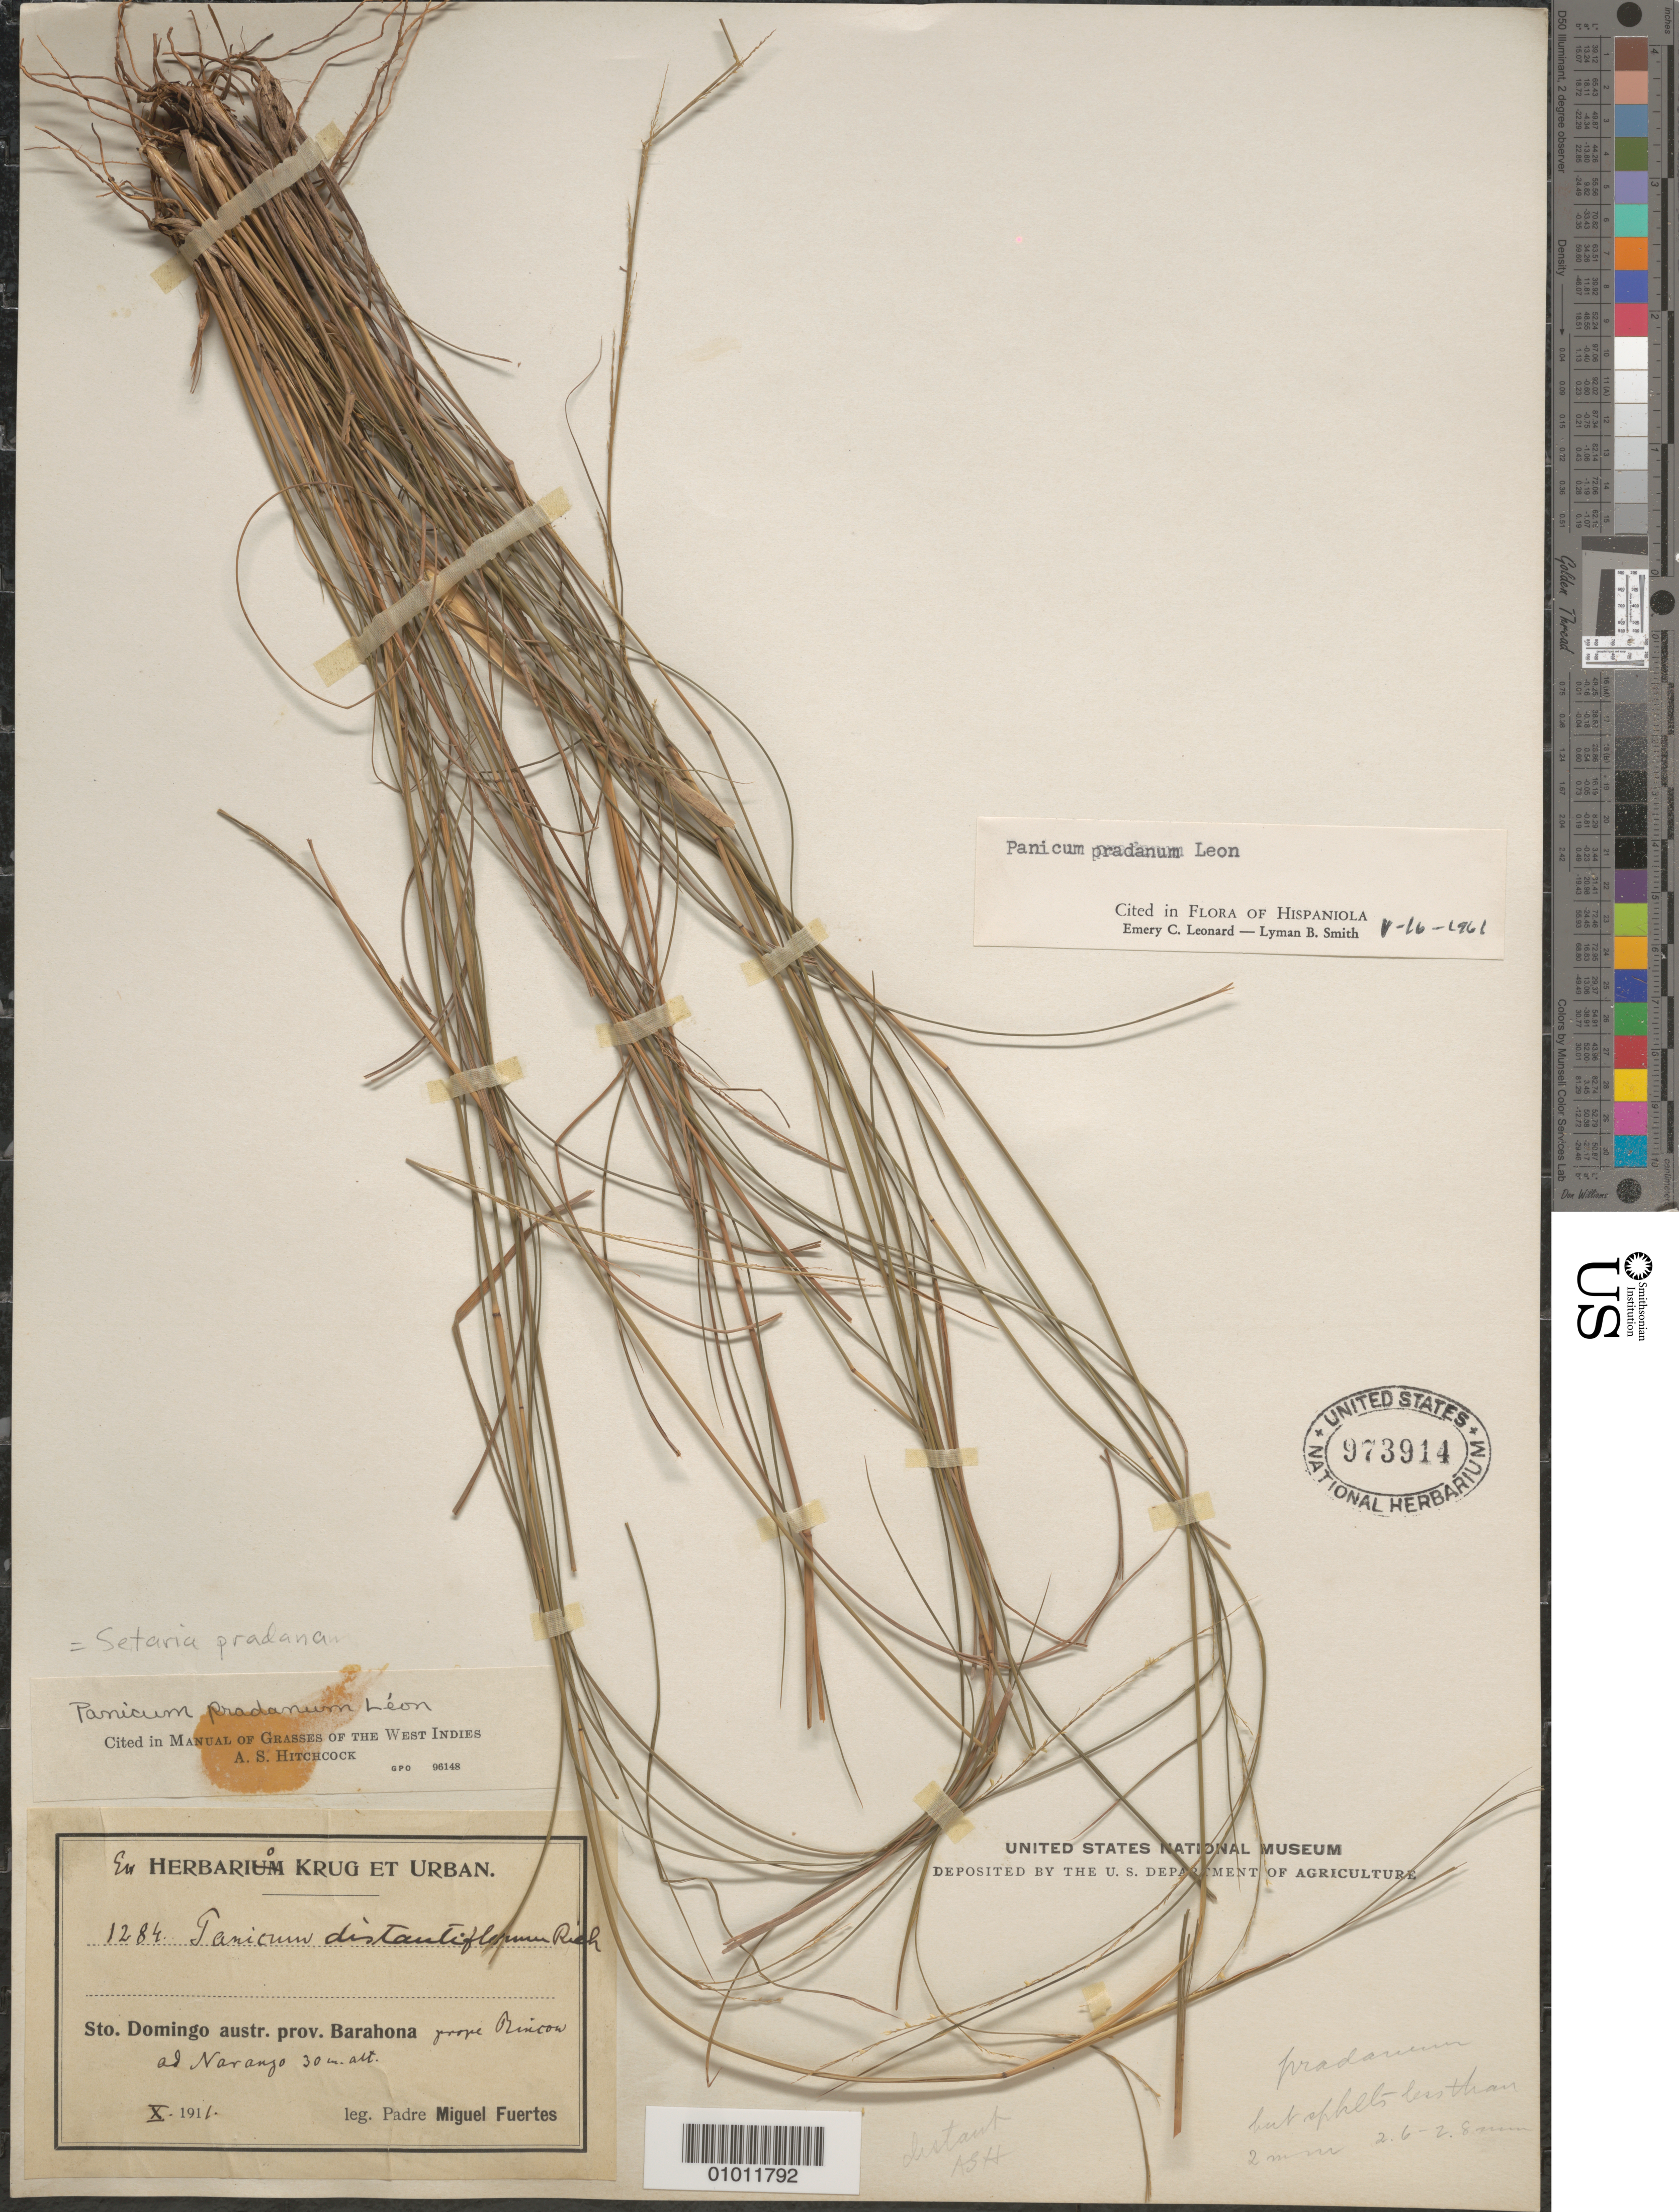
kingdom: Plantae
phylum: Tracheophyta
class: Liliopsida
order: Poales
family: Poaceae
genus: Panicum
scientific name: Panicum pradanum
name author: León ex Hitchc.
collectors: M. D. Fuertes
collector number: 1284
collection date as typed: Oct 1911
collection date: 1911-10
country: Dominican Republic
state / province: Barahona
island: Hispaniola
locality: Sto. Domingo, Rincon, al Naranjo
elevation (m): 30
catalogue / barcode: US 973914